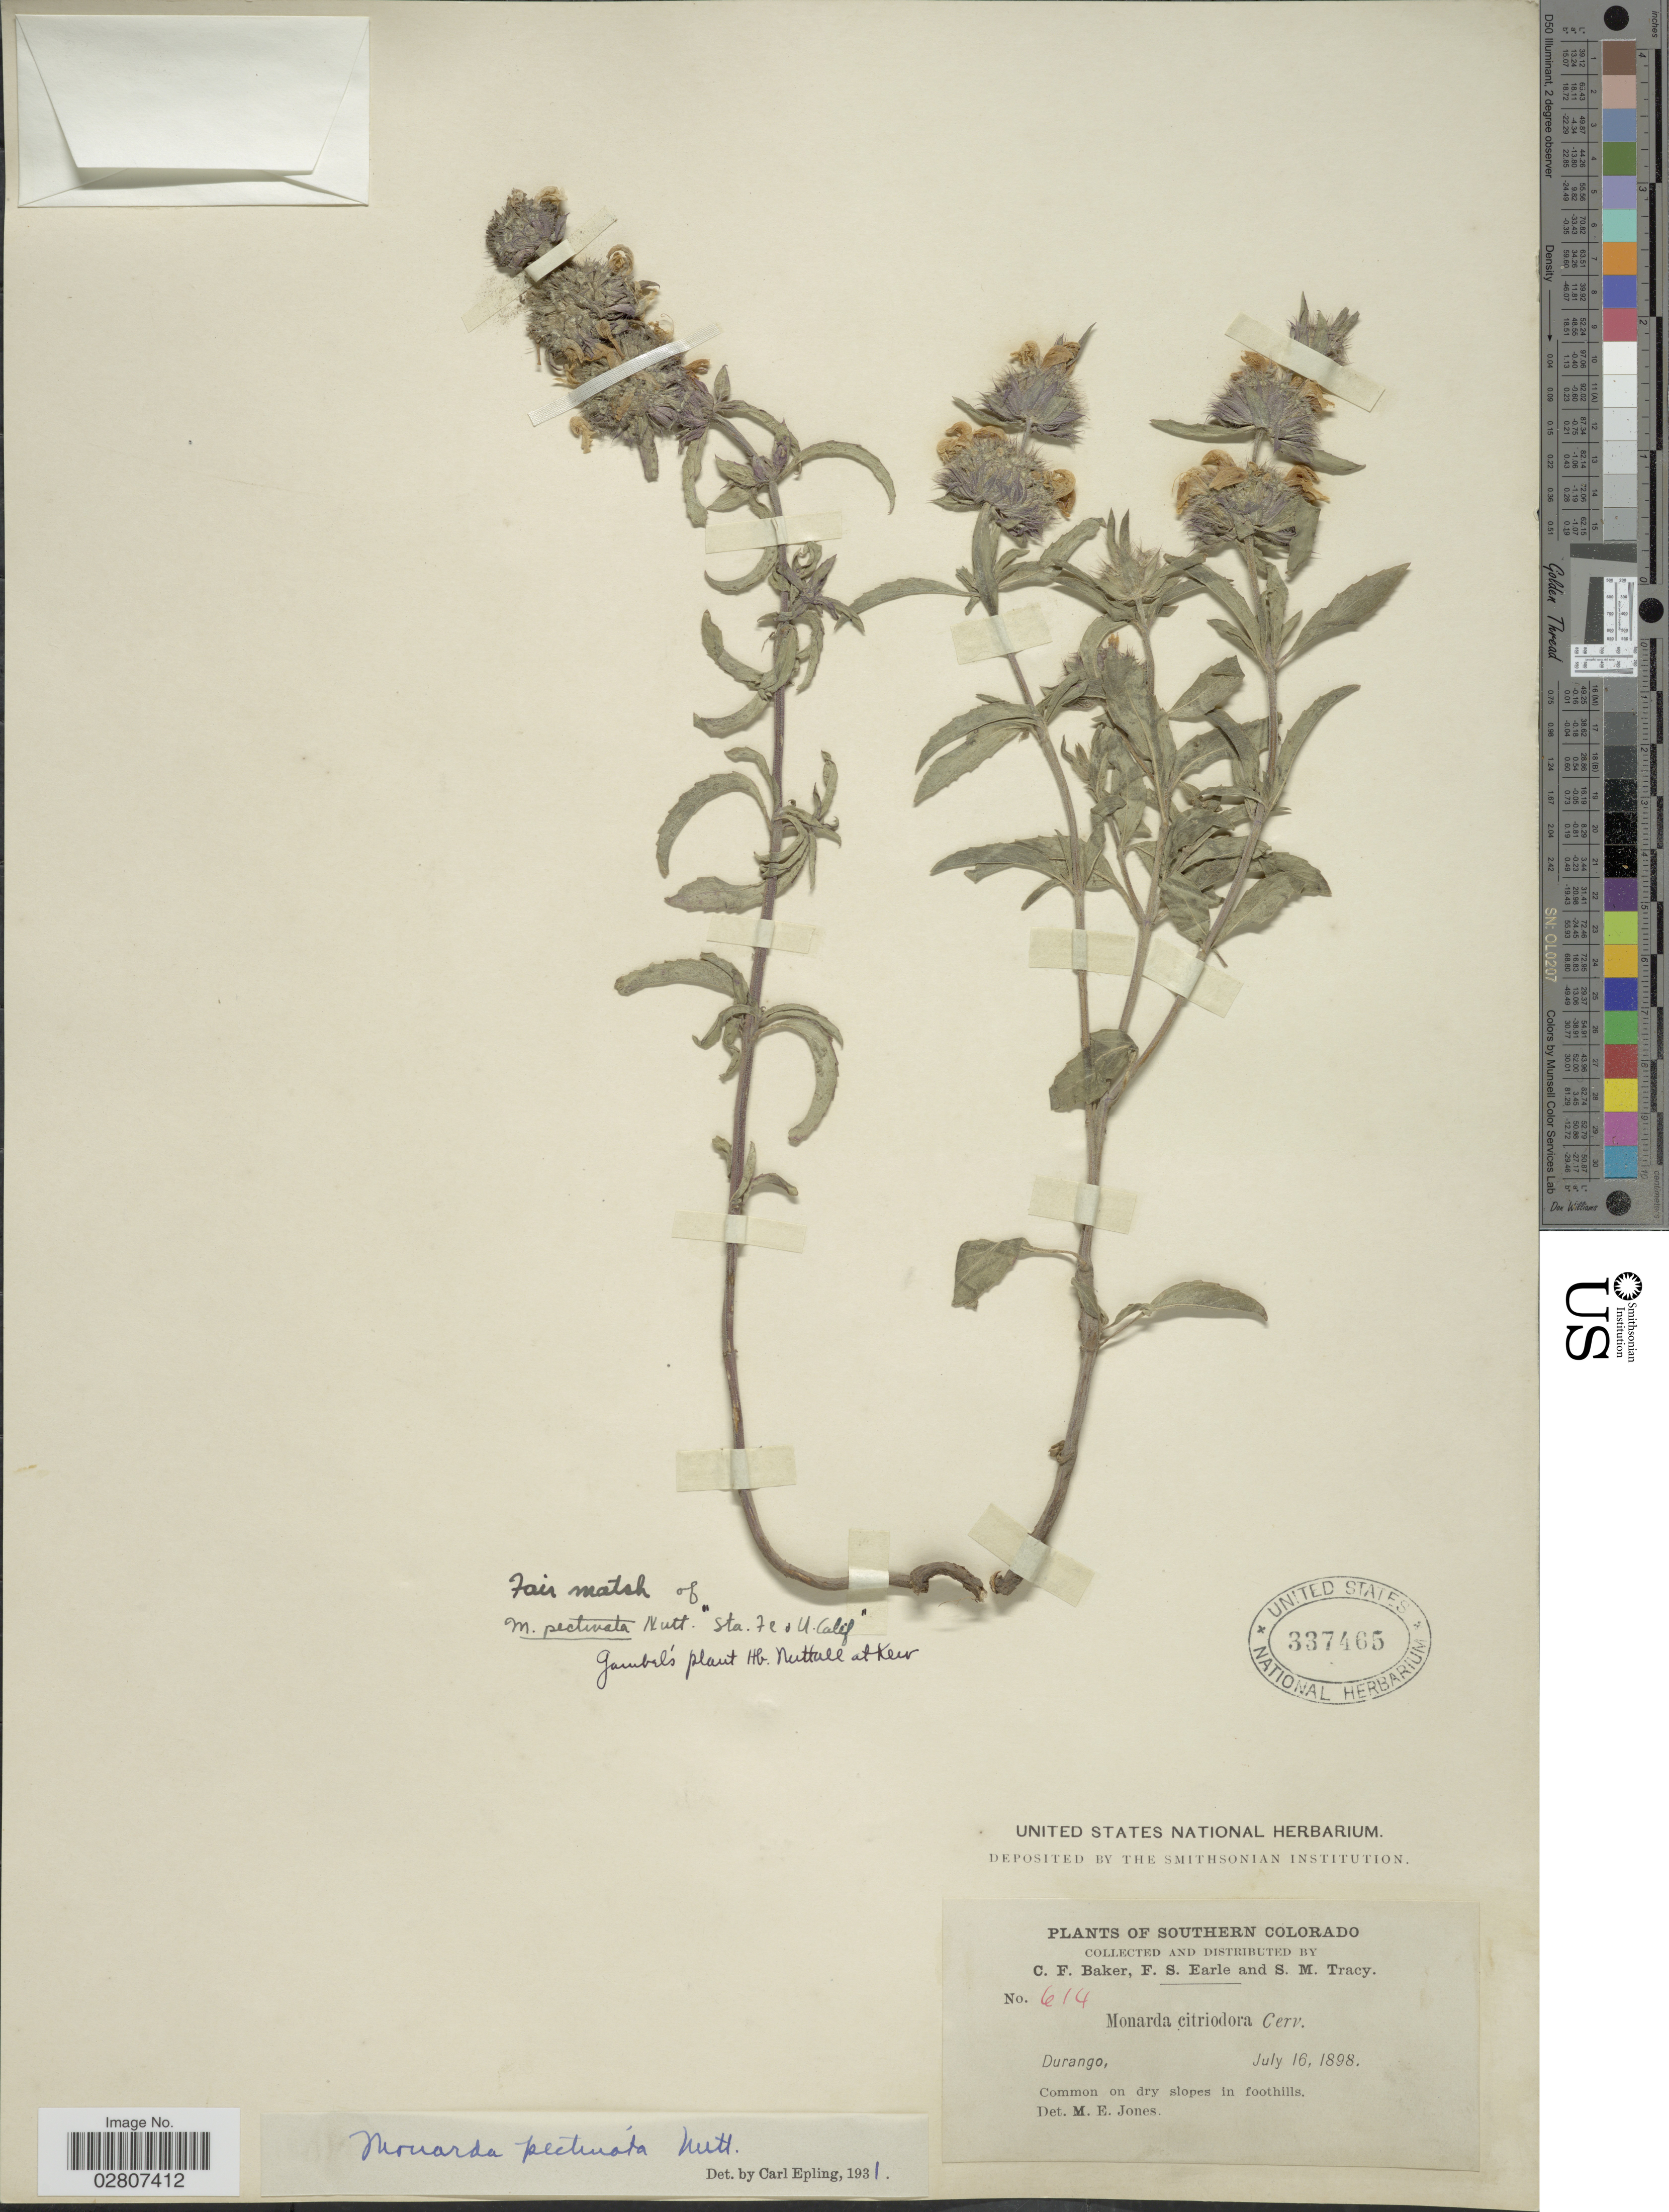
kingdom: Plantae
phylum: Tracheophyta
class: Magnoliopsida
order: Lamiales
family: Lamiaceae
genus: Monarda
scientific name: Monarda pectinata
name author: Nutt.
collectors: C. F. Baker, F. S. Earle & S. M. Tracy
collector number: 614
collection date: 1898-07-16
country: United States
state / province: Colorado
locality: Southern Colorado. Durango. Common on dry slopes in foothills.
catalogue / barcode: US 337465